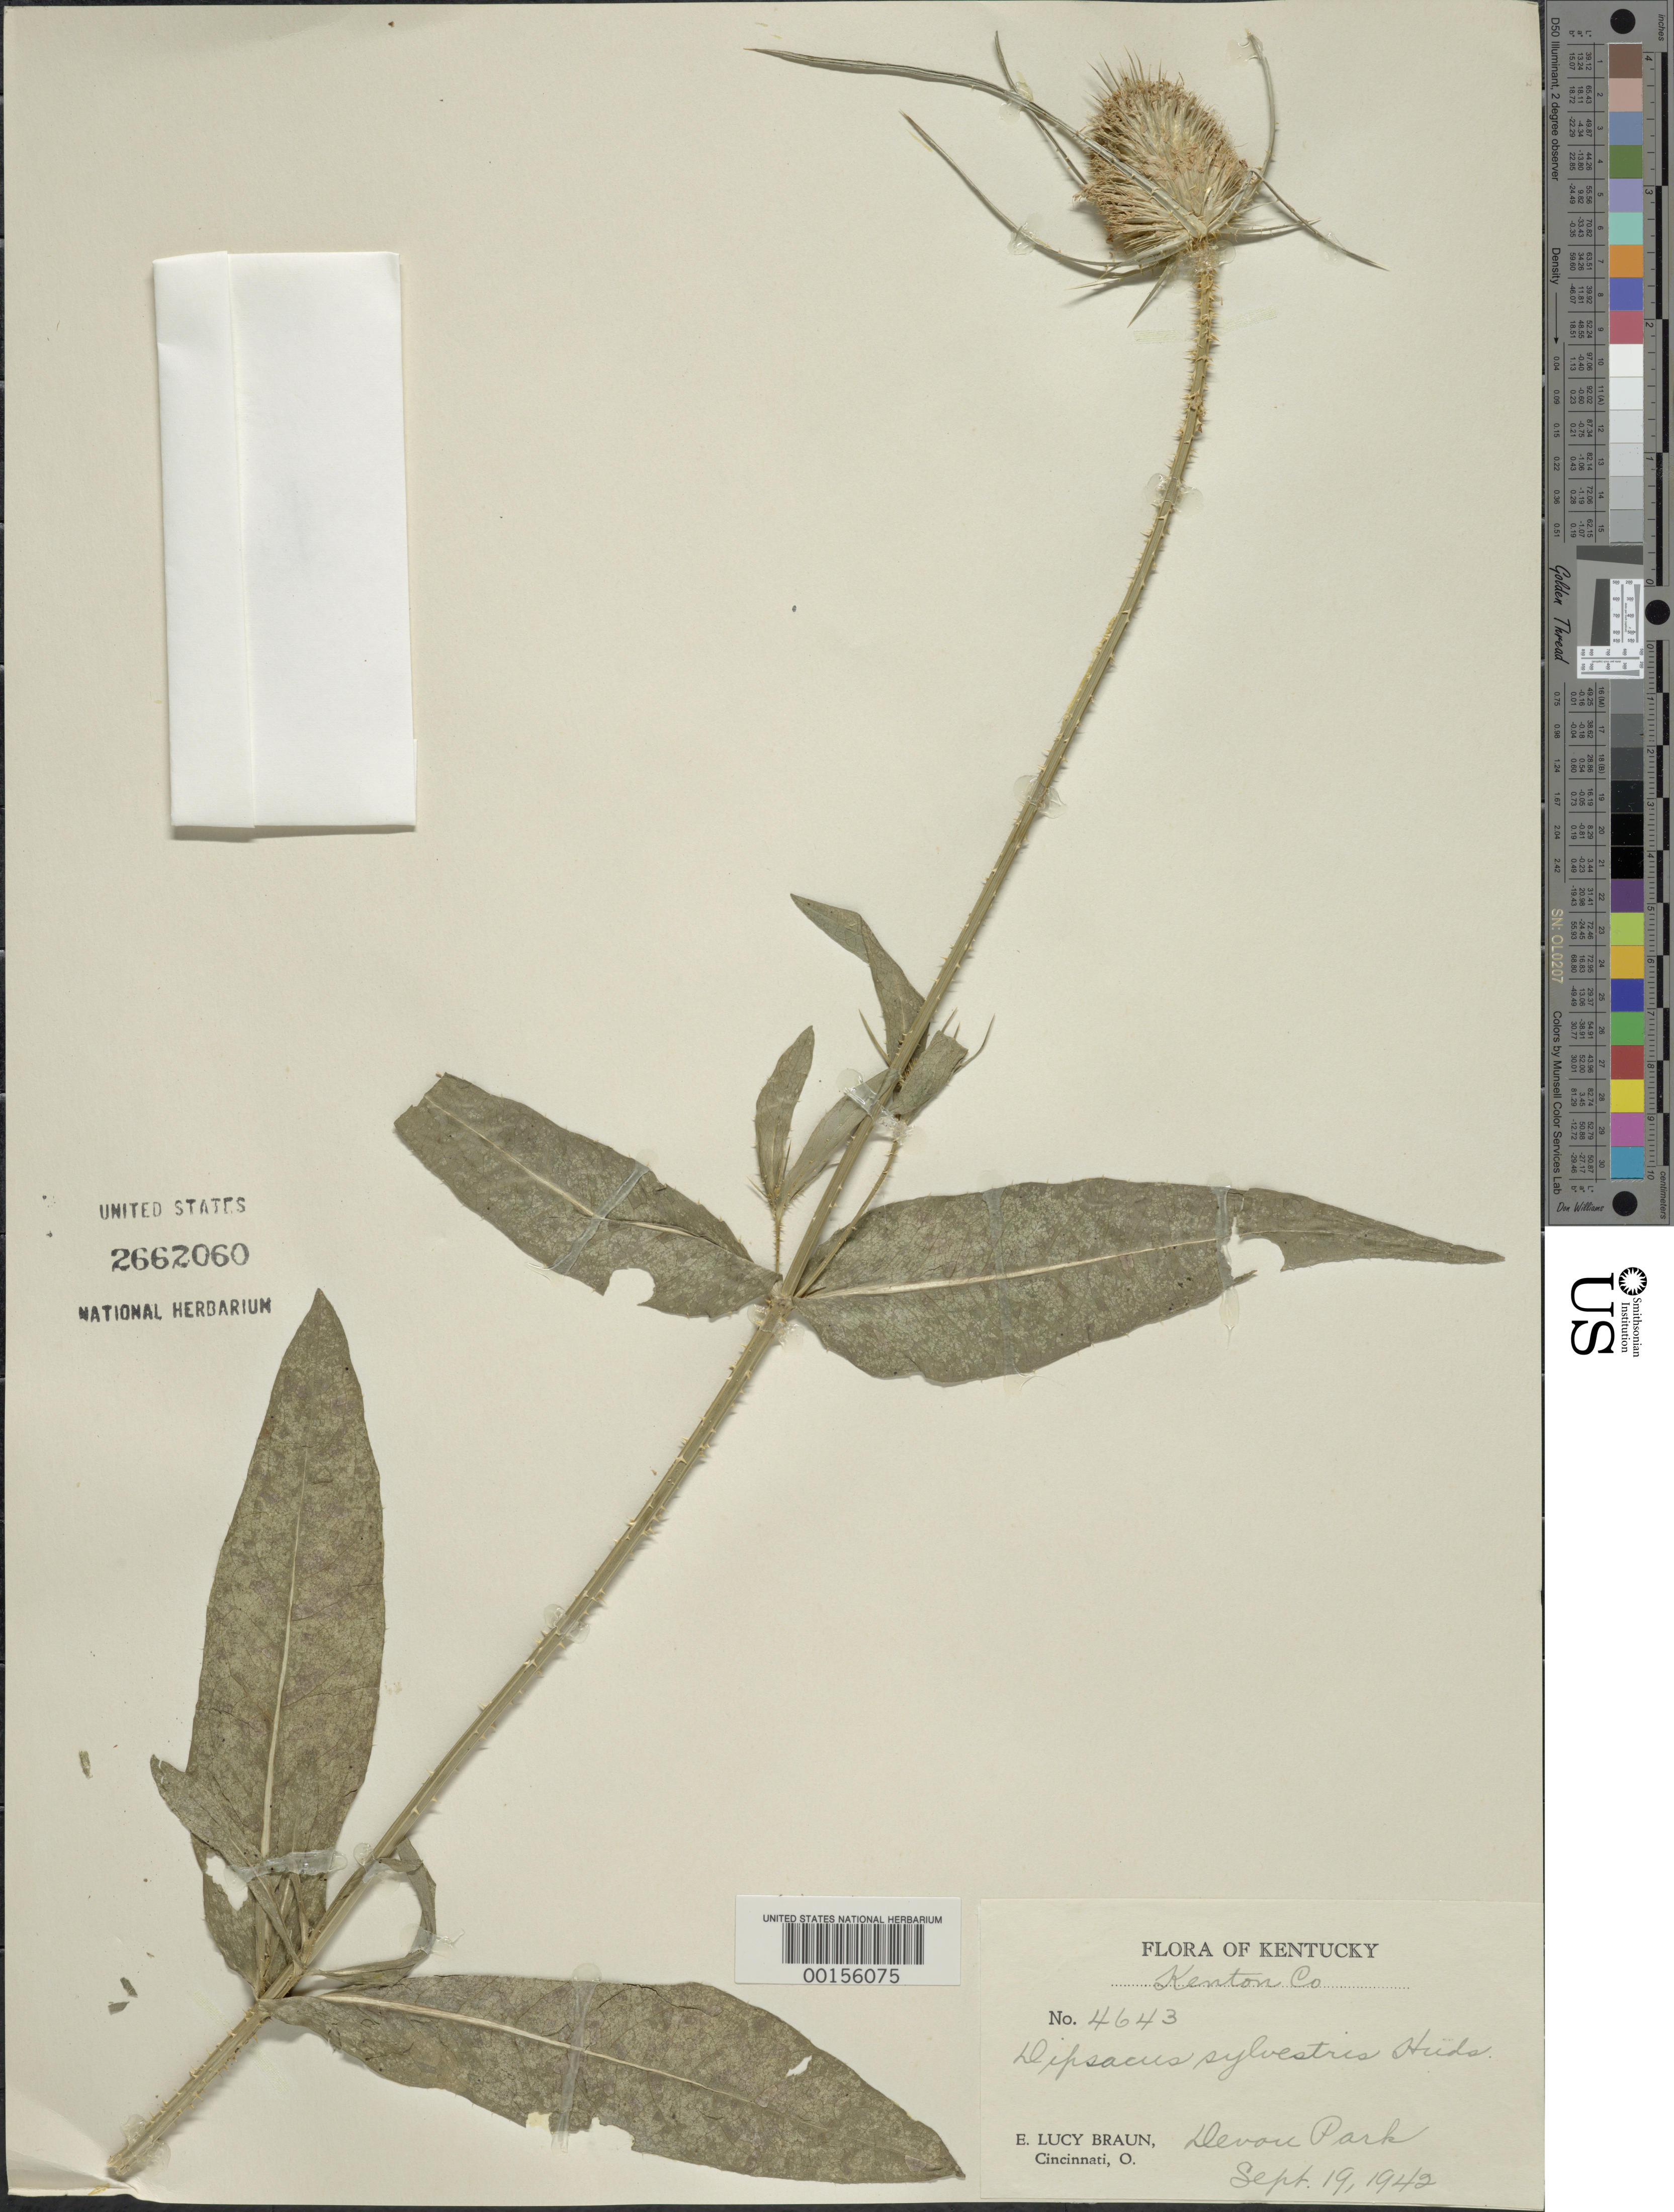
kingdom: Plantae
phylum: Tracheophyta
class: Magnoliopsida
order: Dipsacales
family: Caprifoliaceae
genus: Dipsacus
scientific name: Dipsacus sylvestris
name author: Huds.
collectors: E. L. Braun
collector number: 4643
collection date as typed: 19 Sep 1942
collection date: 1942-09-19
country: United States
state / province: Kentucky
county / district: Kenton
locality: Devou Park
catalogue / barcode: US 2662060